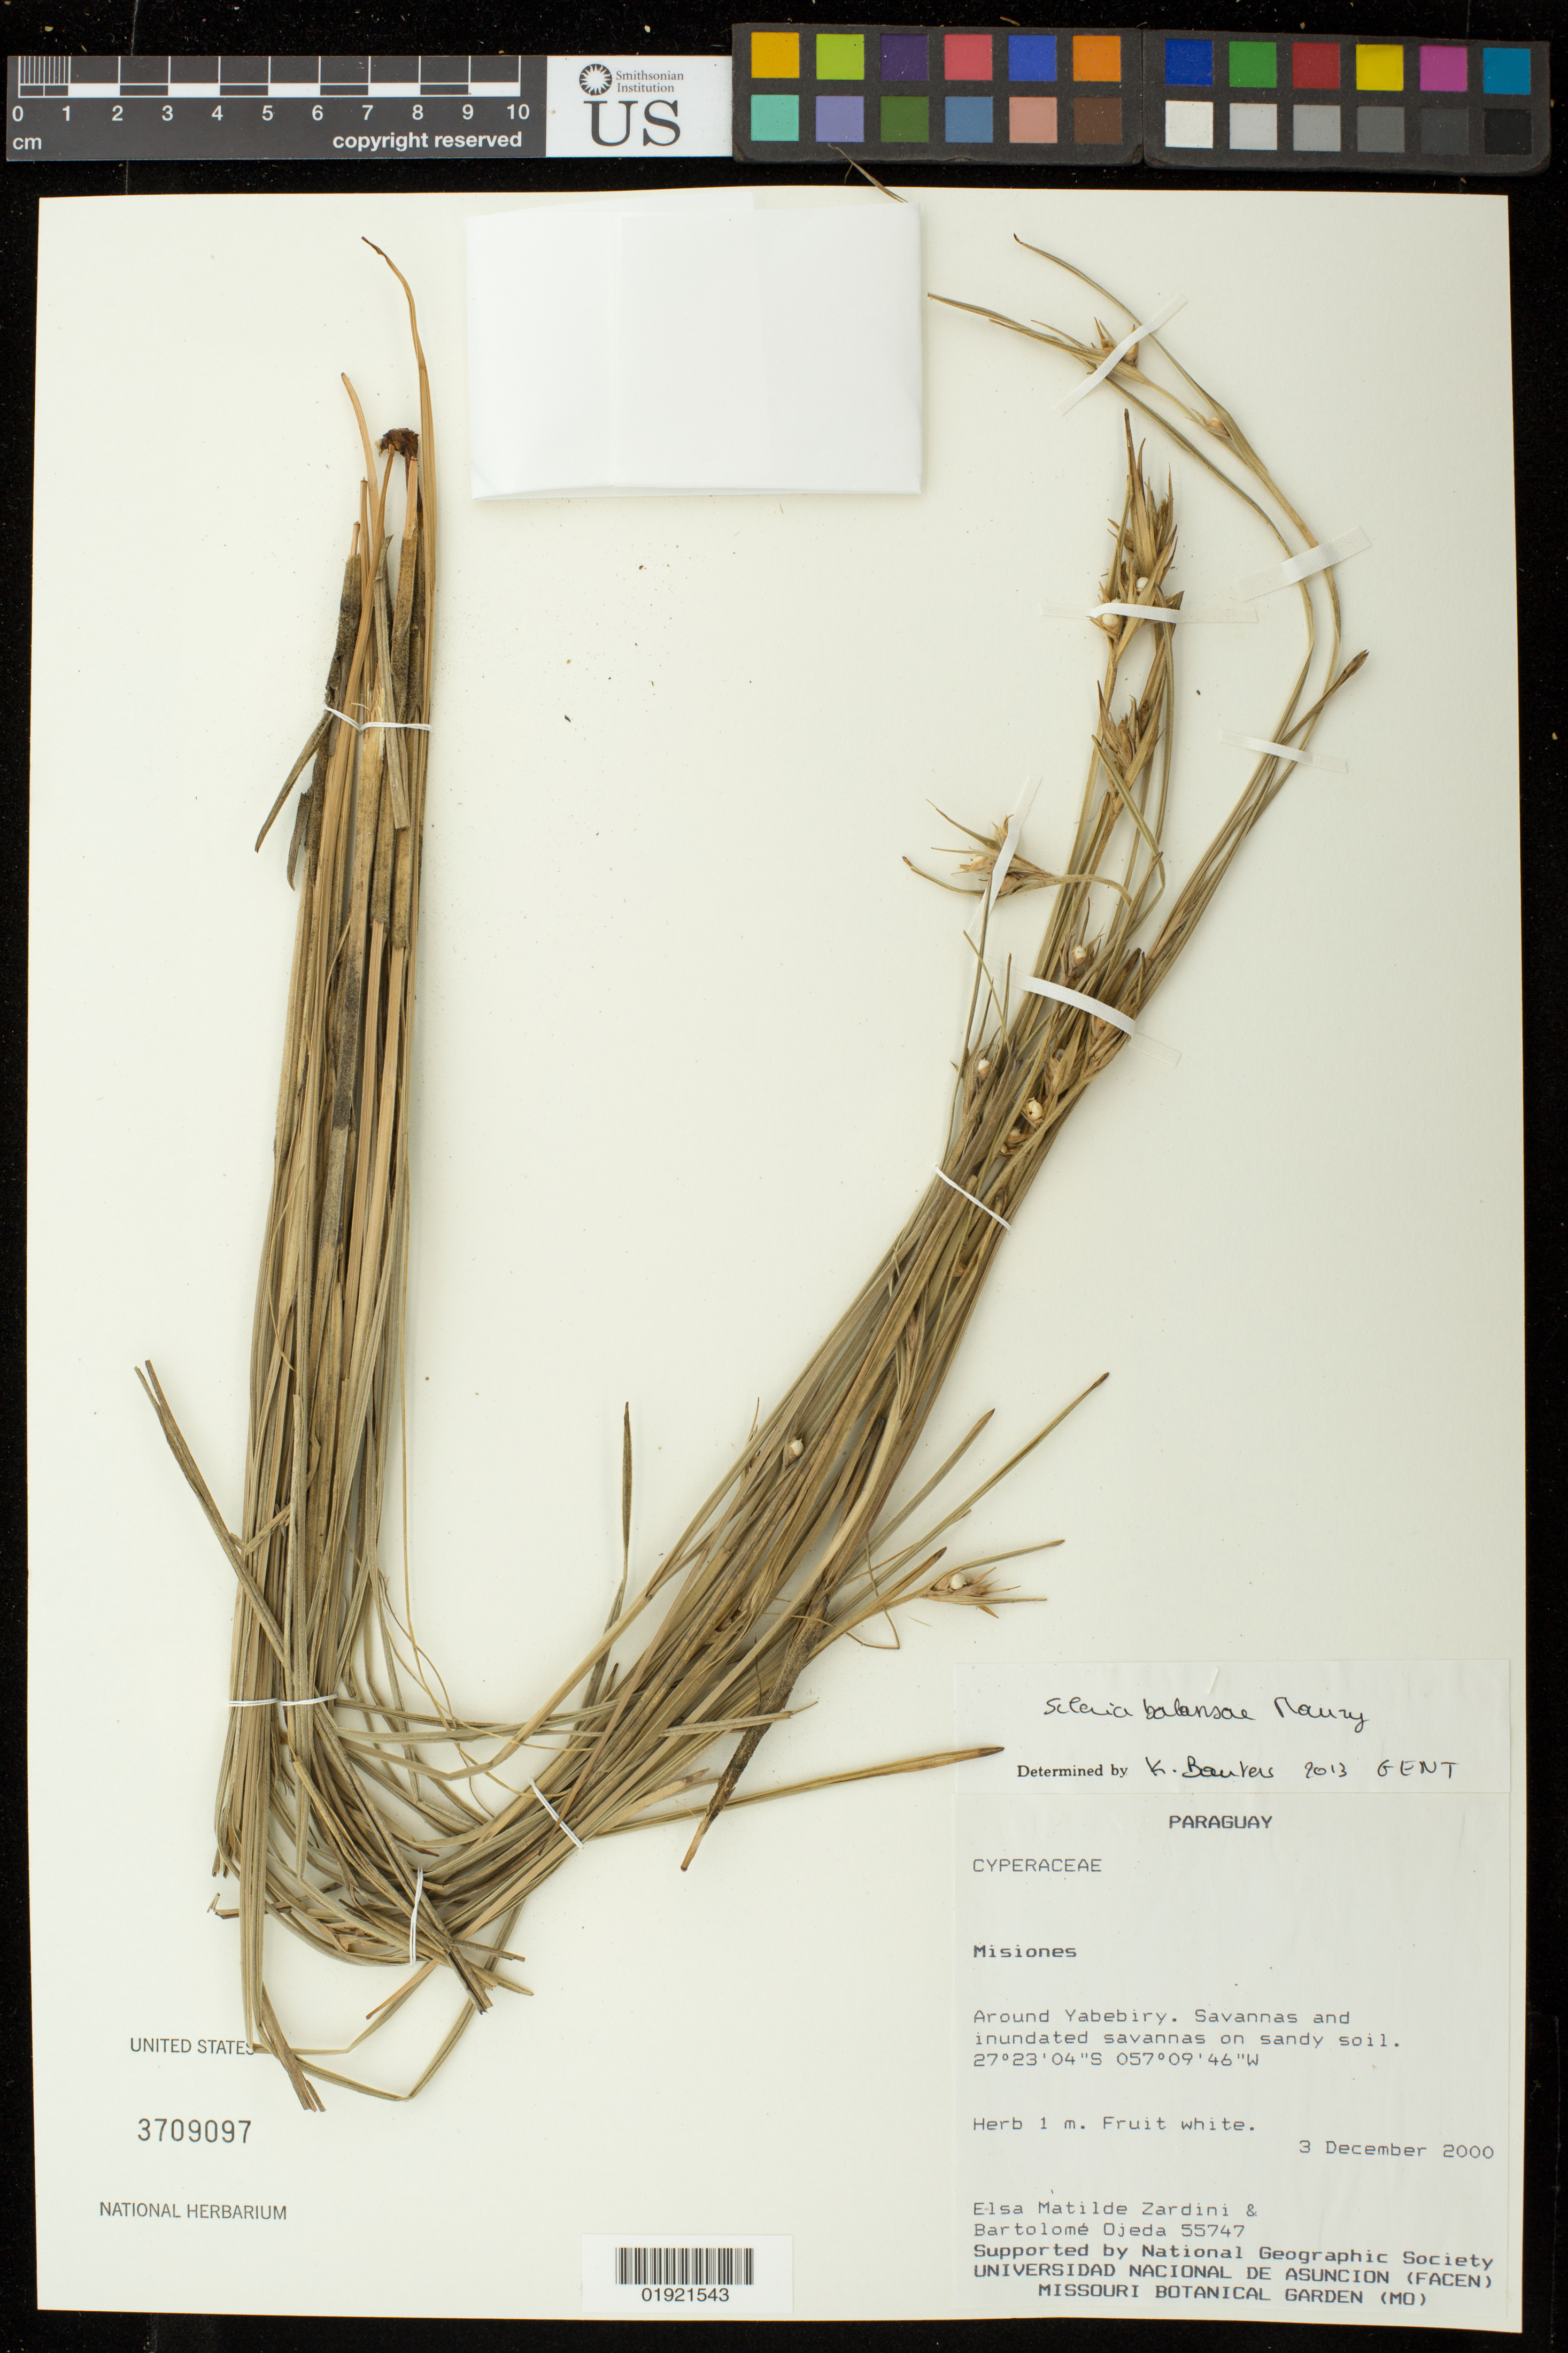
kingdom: Plantae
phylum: Tracheophyta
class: Liliopsida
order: Poales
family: Cyperaceae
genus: Scleria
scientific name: Scleria balansae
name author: Maury ex Micheli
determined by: Bauters, K.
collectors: E. Zardini & B. Ojeda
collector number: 55747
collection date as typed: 3 December 2000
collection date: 2000-12-03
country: Paraguay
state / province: Misiones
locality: Around Yabebiry.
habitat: Savannas and inundated savannas on sandy soil.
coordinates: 27 23 4 S, 57 09 46 W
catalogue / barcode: US 3709097